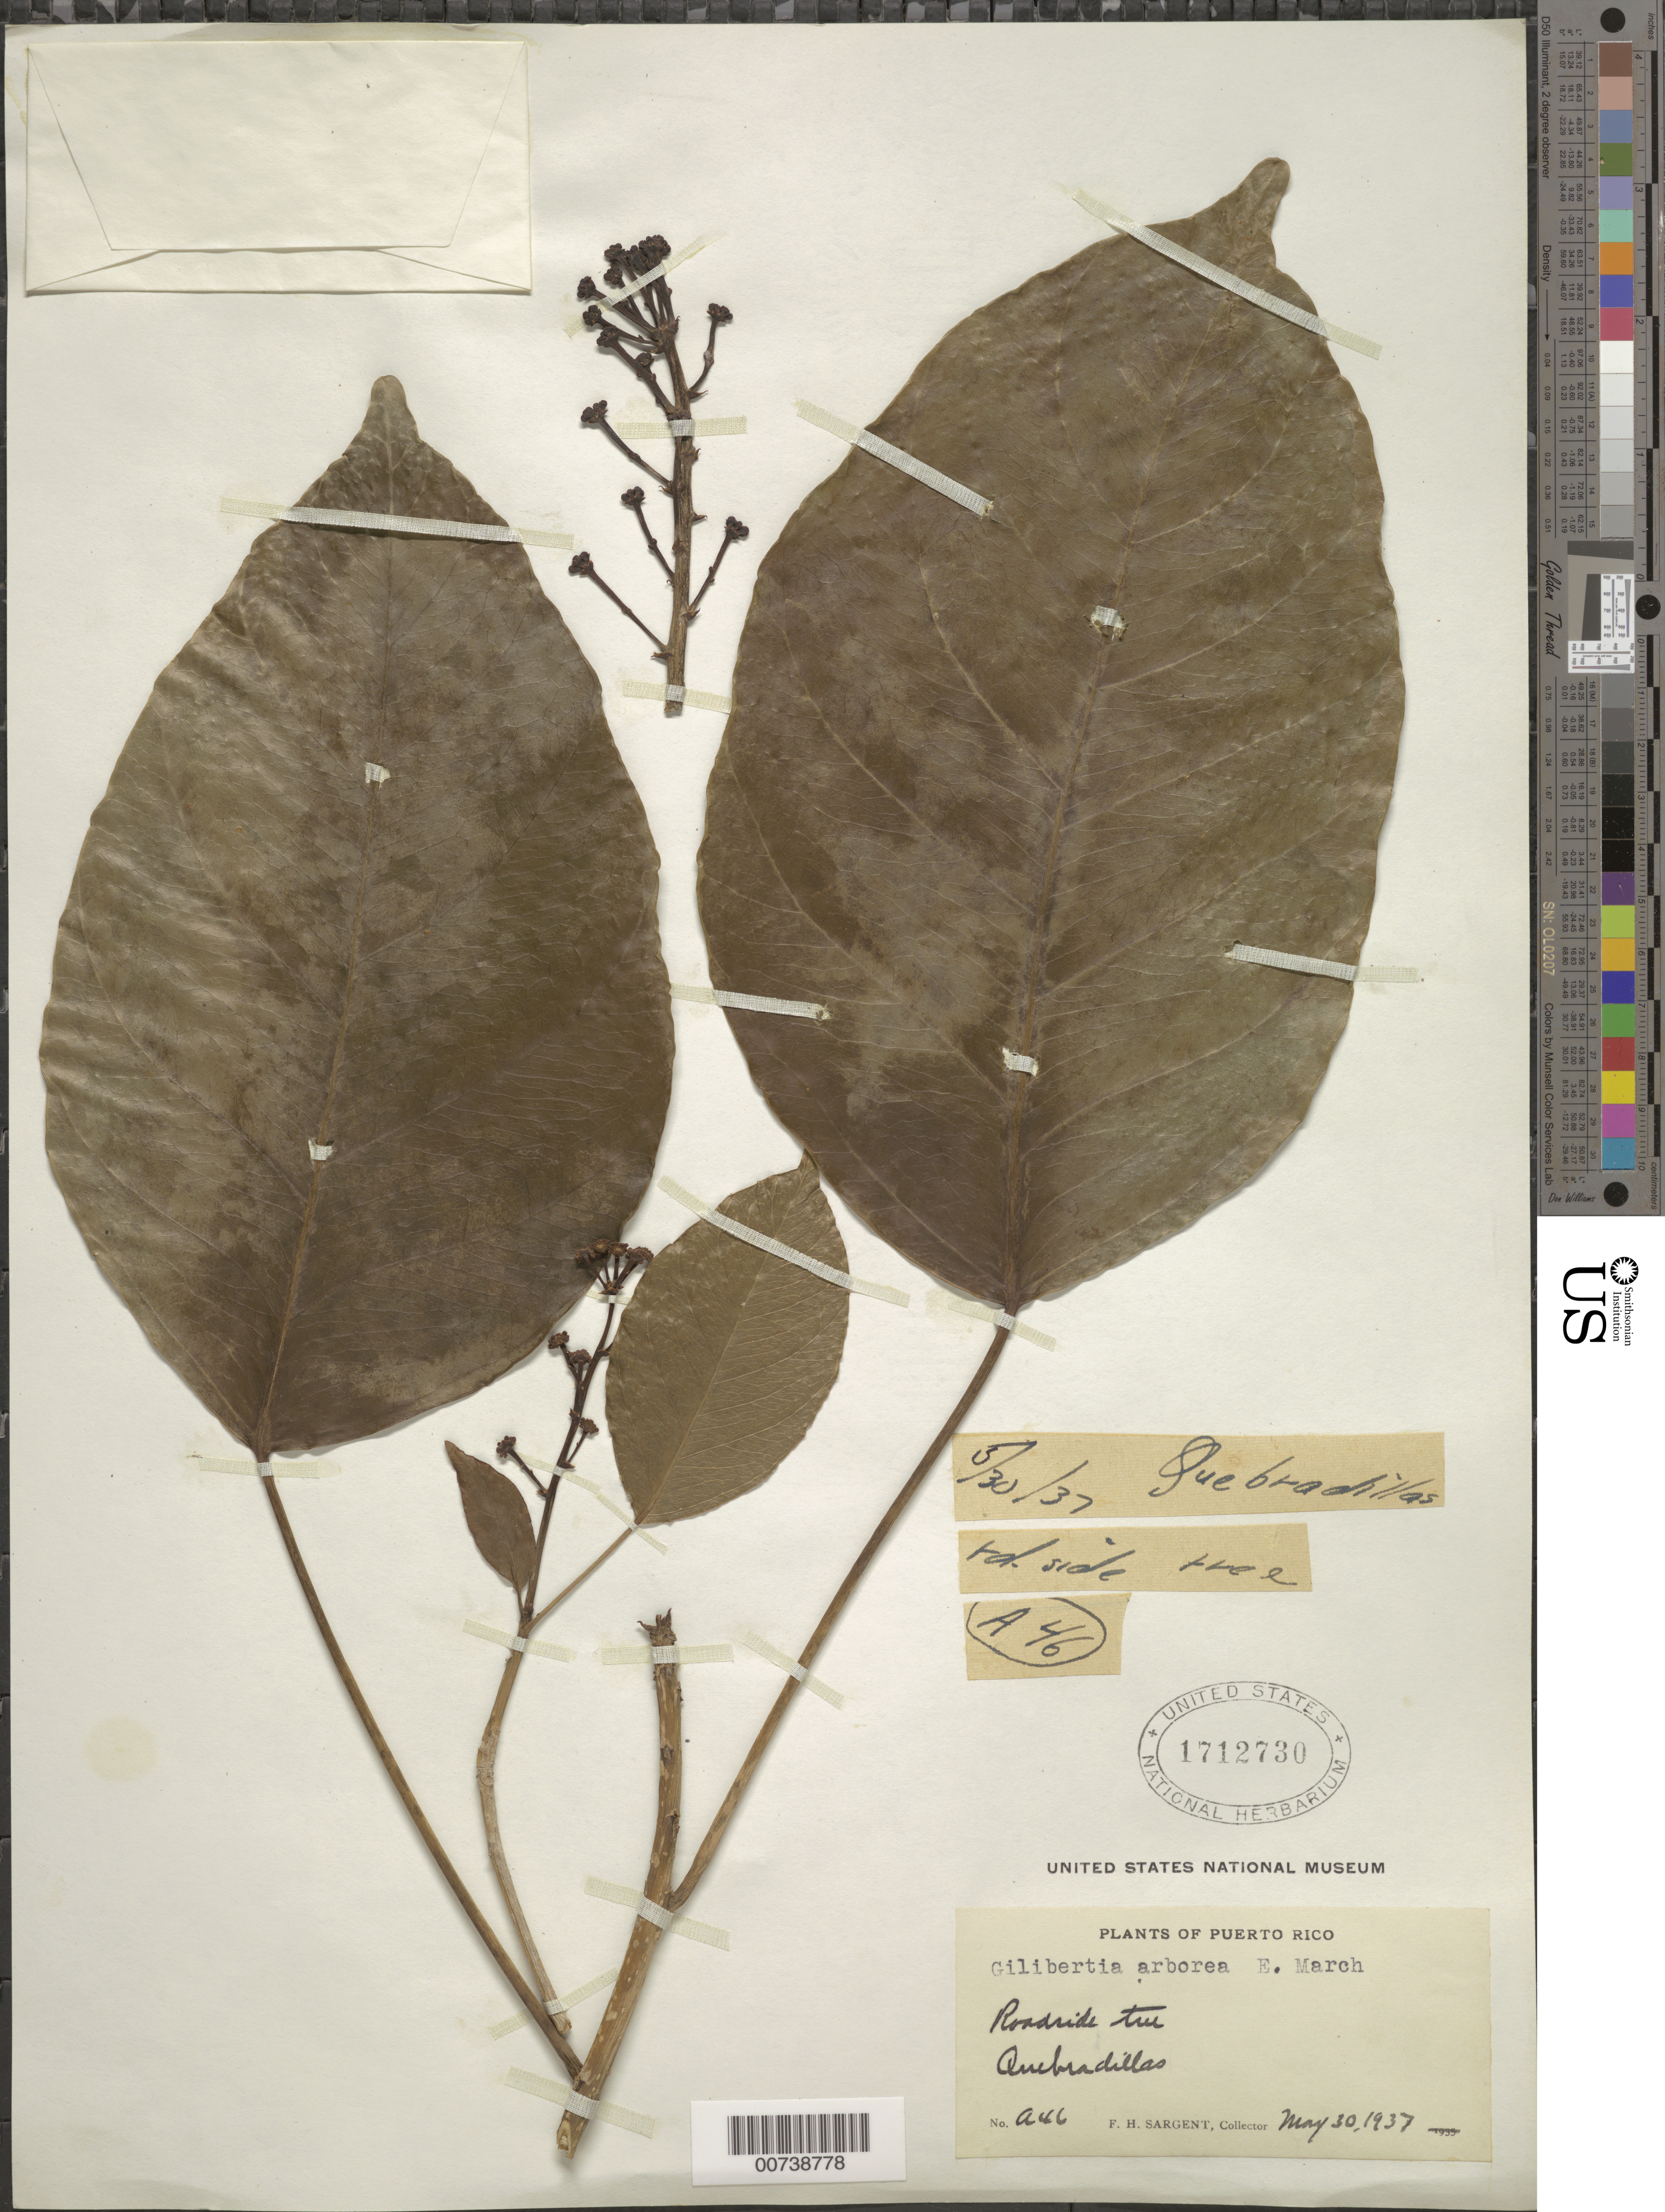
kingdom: Plantae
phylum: Tracheophyta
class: Magnoliopsida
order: Apiales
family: Araliaceae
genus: Dendropanax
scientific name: Dendropanax arboreus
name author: (L.) Decne. & Planch.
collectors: F. H. Sargent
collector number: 46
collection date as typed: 30 May 1937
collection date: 1937-05-30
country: Puerto Rico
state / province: Quebradillas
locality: Quebradillas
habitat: Roadside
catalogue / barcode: US 1712730